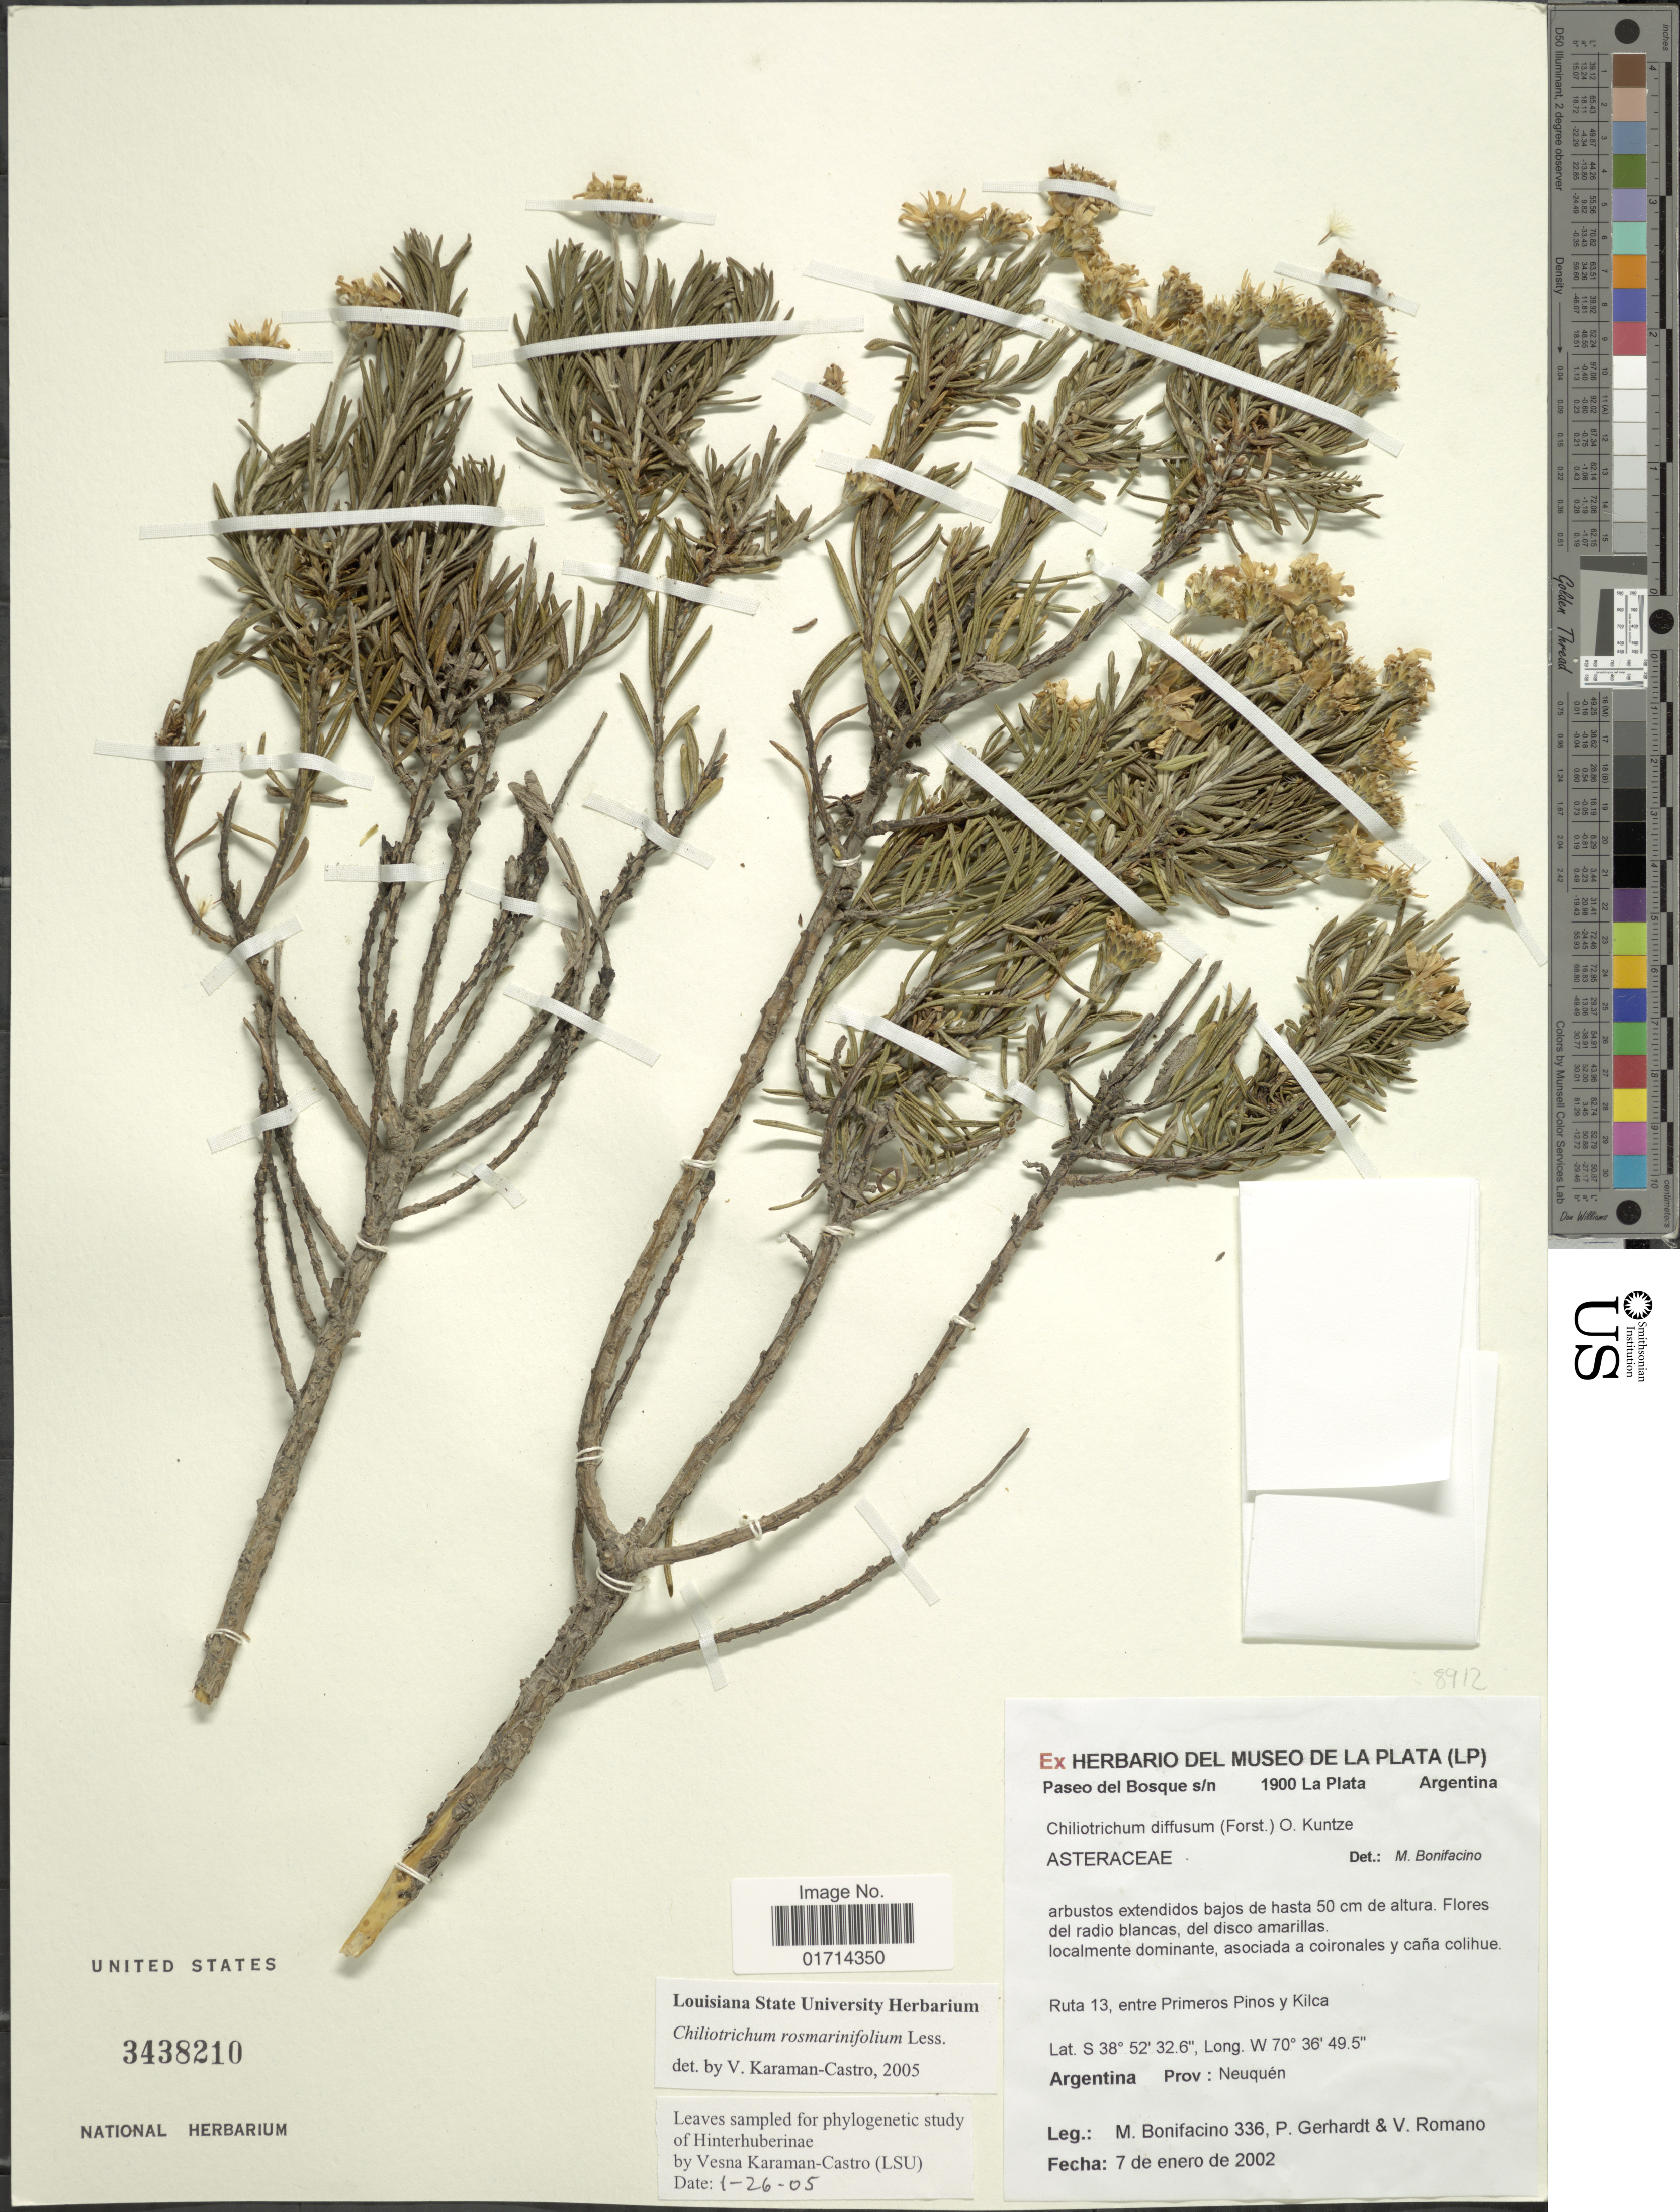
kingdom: Plantae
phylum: Tracheophyta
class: Magnoliopsida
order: Asterales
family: Asteraceae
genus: Chiliotrichum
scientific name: Chiliotrichum diffusum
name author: (G. Forst.) Kuntze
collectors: M. Bonifacino, P. Gerhardt & V. Romano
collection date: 2002-01-07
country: Argentina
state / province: Neuquen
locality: Ruta 13, entre Primeros Pinos y Kilca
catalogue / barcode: US 3438210